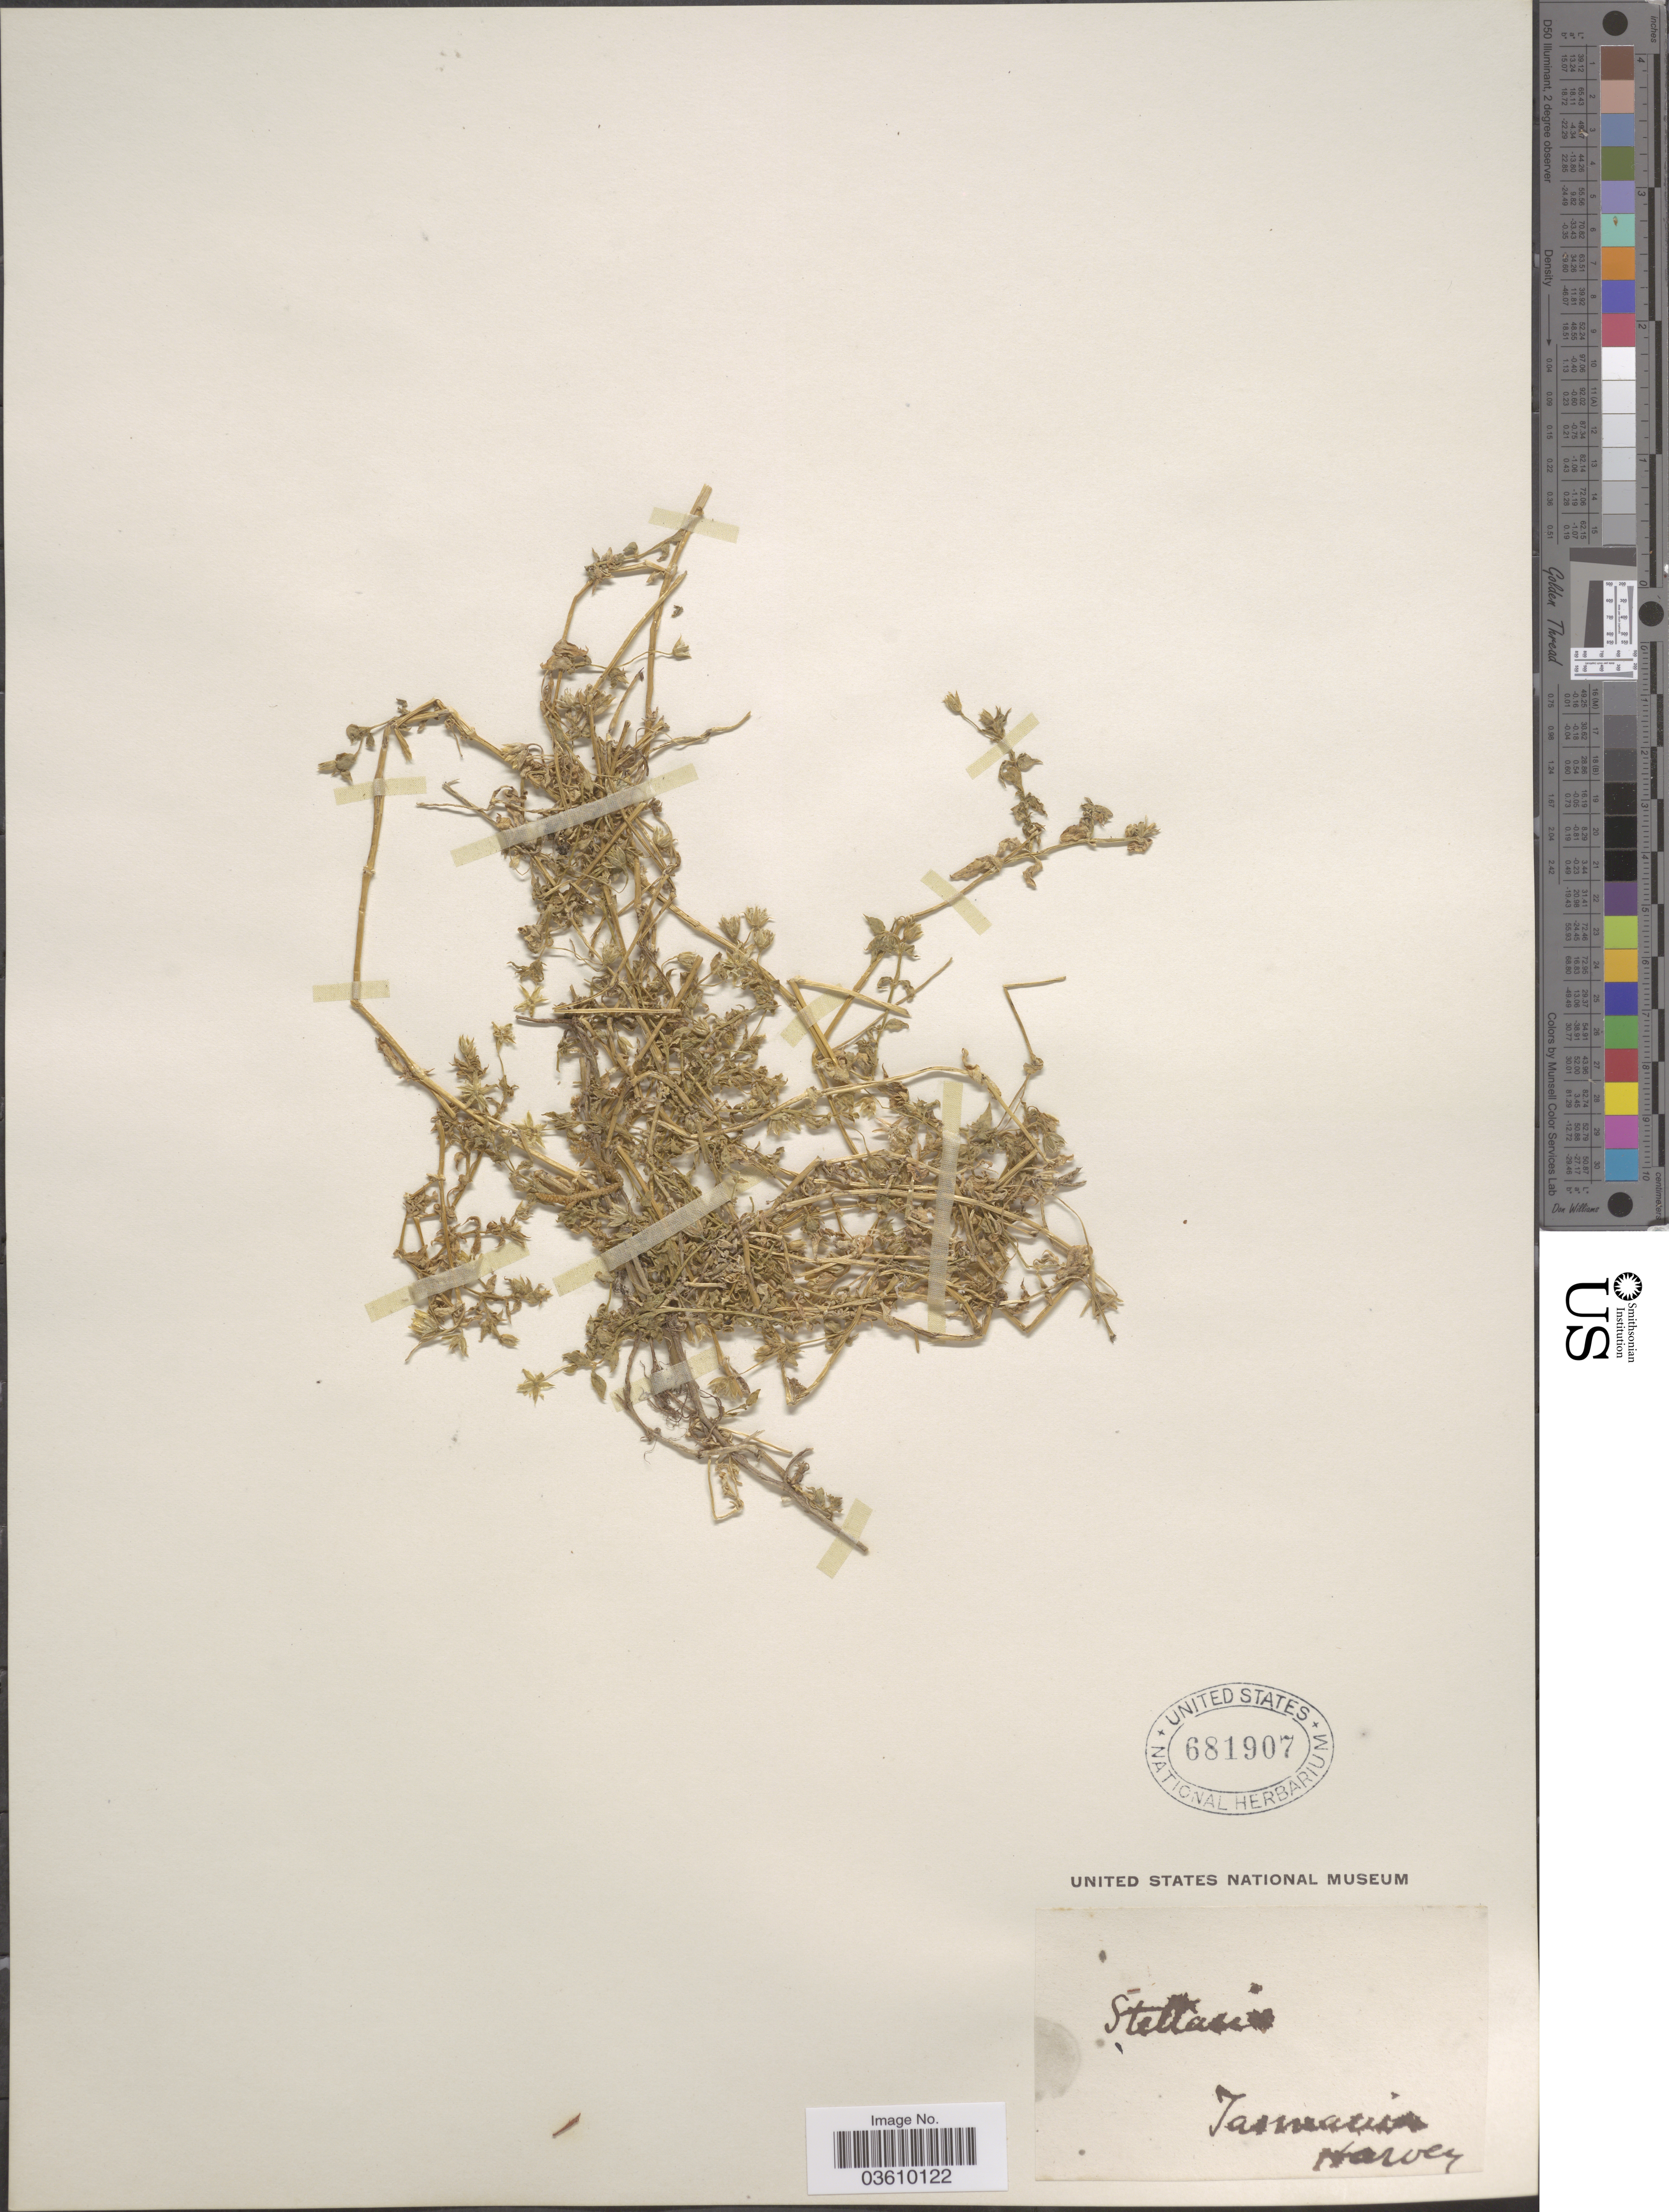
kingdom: Plantae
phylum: Tracheophyta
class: Magnoliopsida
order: Caryophyllales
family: Caryophyllaceae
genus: Stellaria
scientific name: Stellaria sp.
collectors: -. Harvey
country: Australia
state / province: Tasmania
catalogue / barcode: US 681907